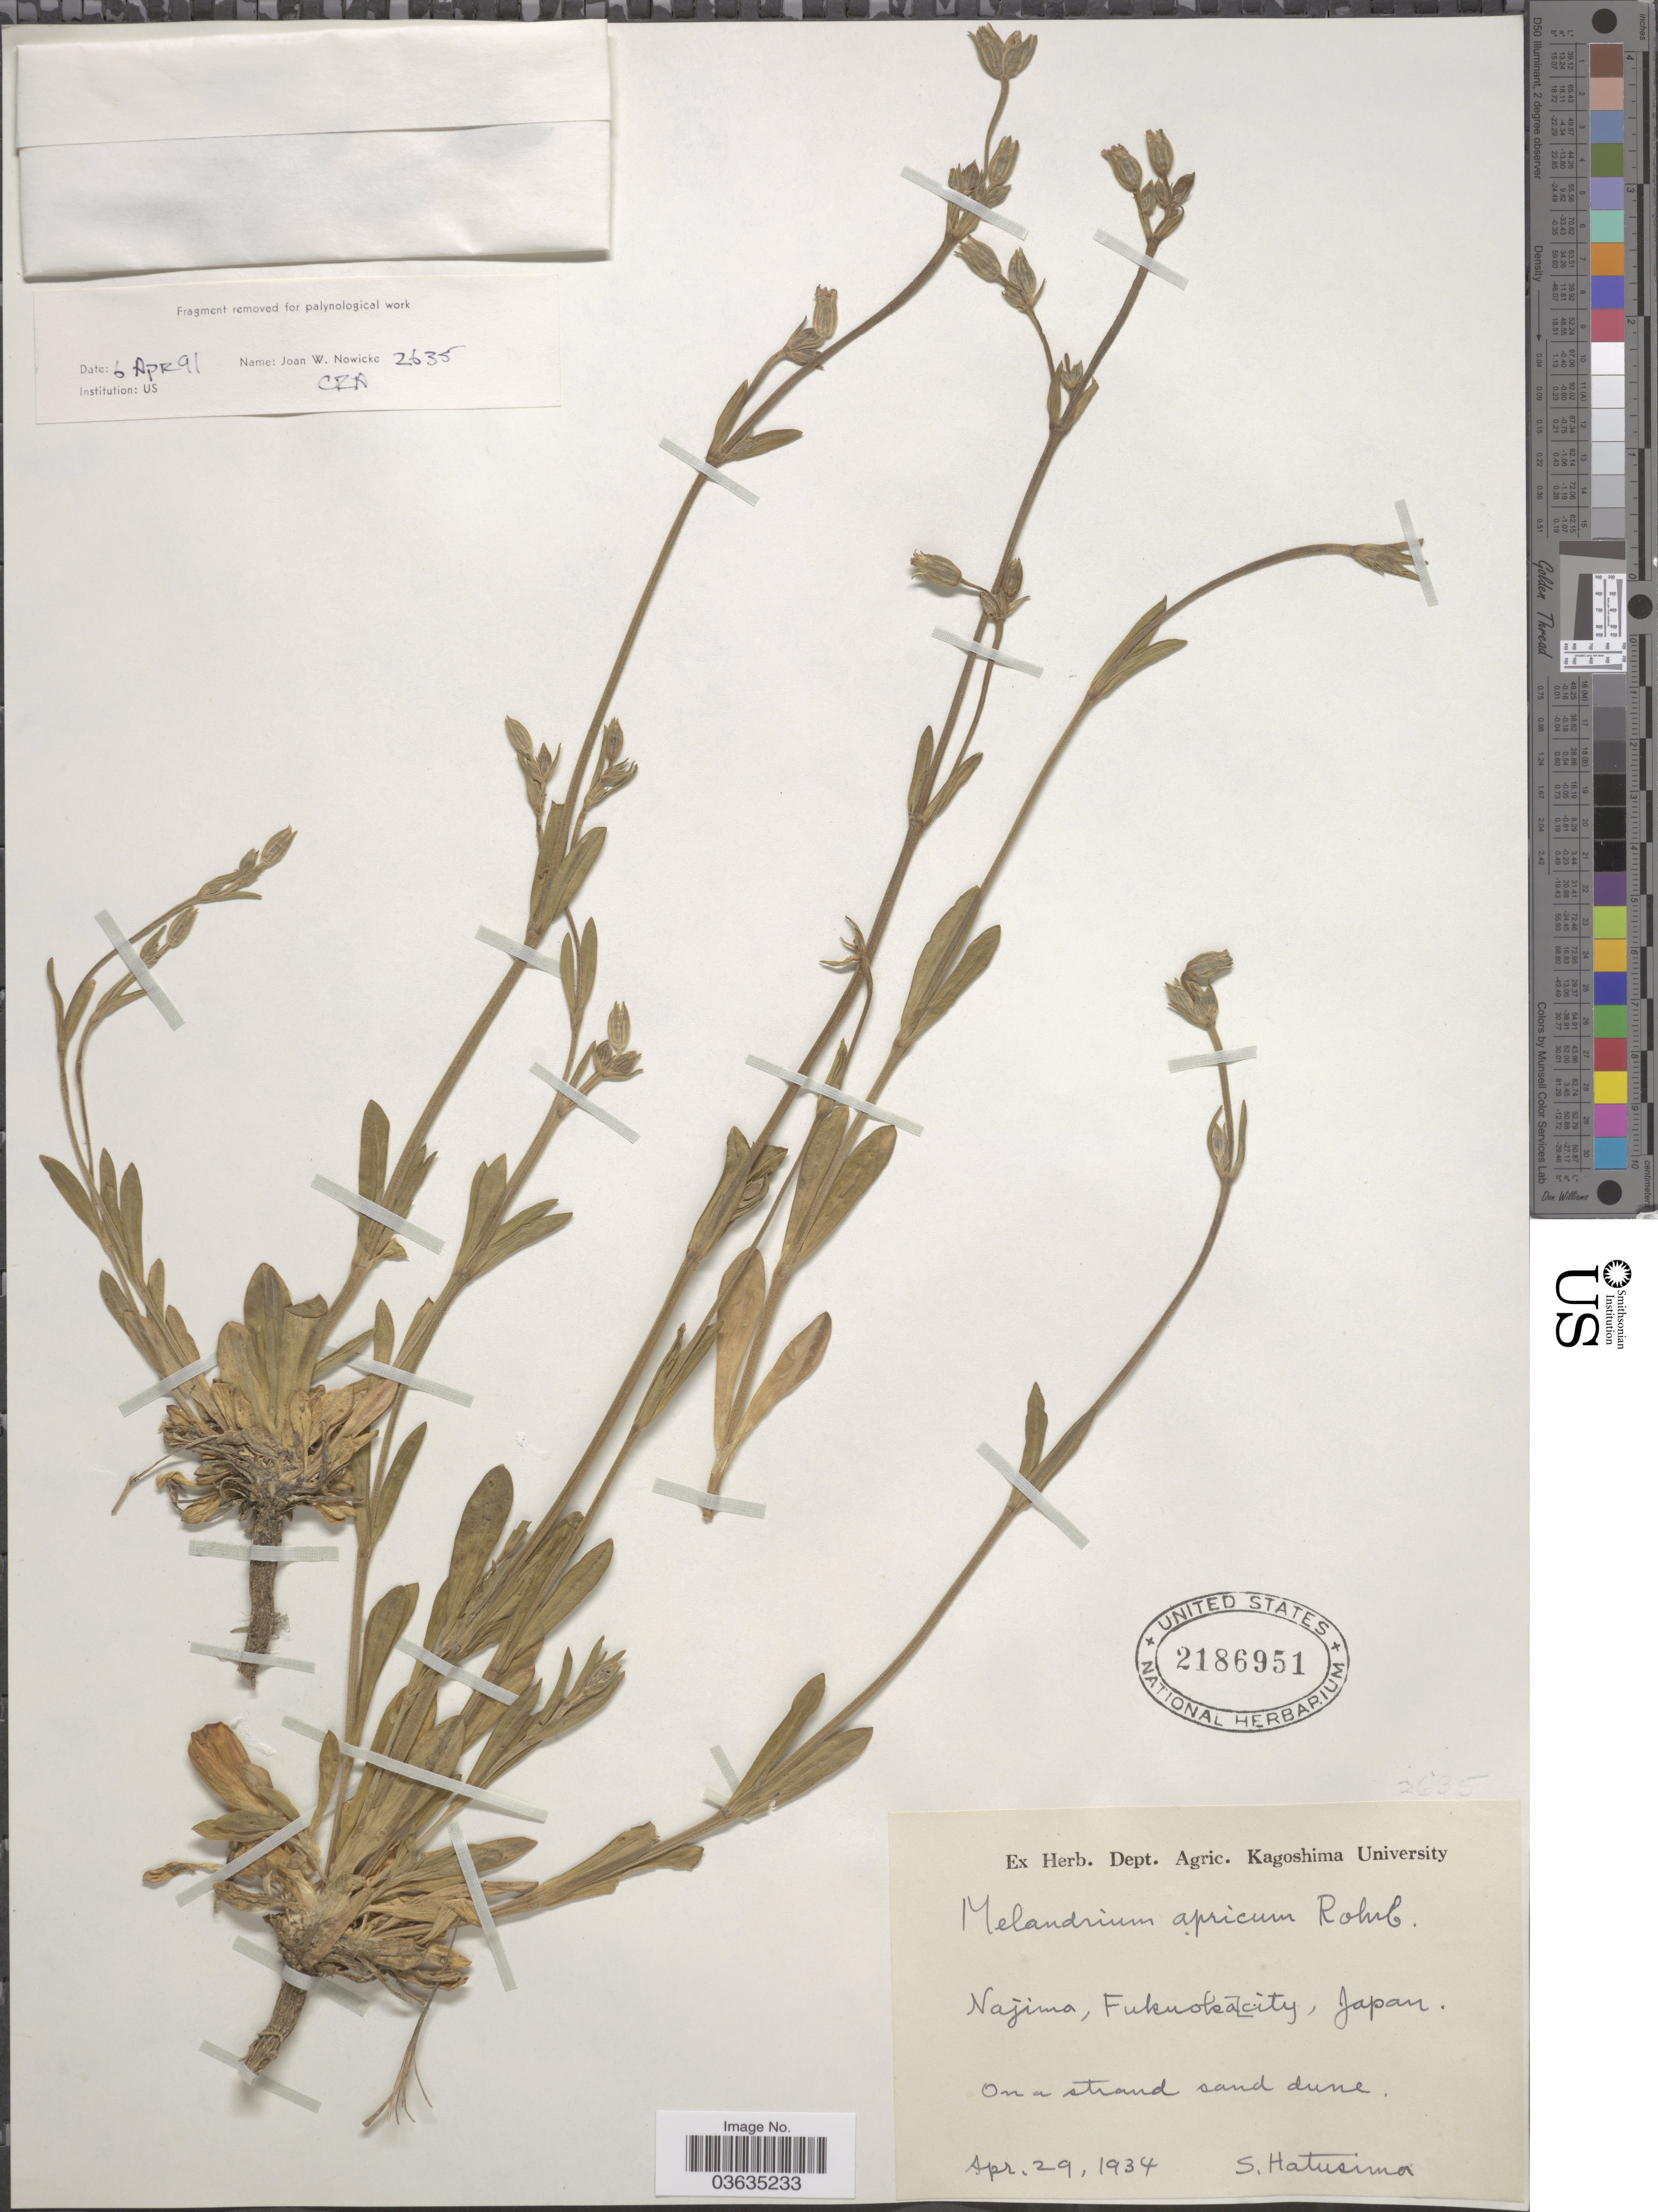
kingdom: Plantae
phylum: Tracheophyta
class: Magnoliopsida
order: Caryophyllales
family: Caryophyllaceae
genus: Silene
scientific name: Silene aprica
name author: Turcz. ex Fisch. & C.A. Mey.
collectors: S. Hatusima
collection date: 1934-04-29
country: Japan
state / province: Hukuoka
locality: Najima, Fukuoka city.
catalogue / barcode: US 2186951